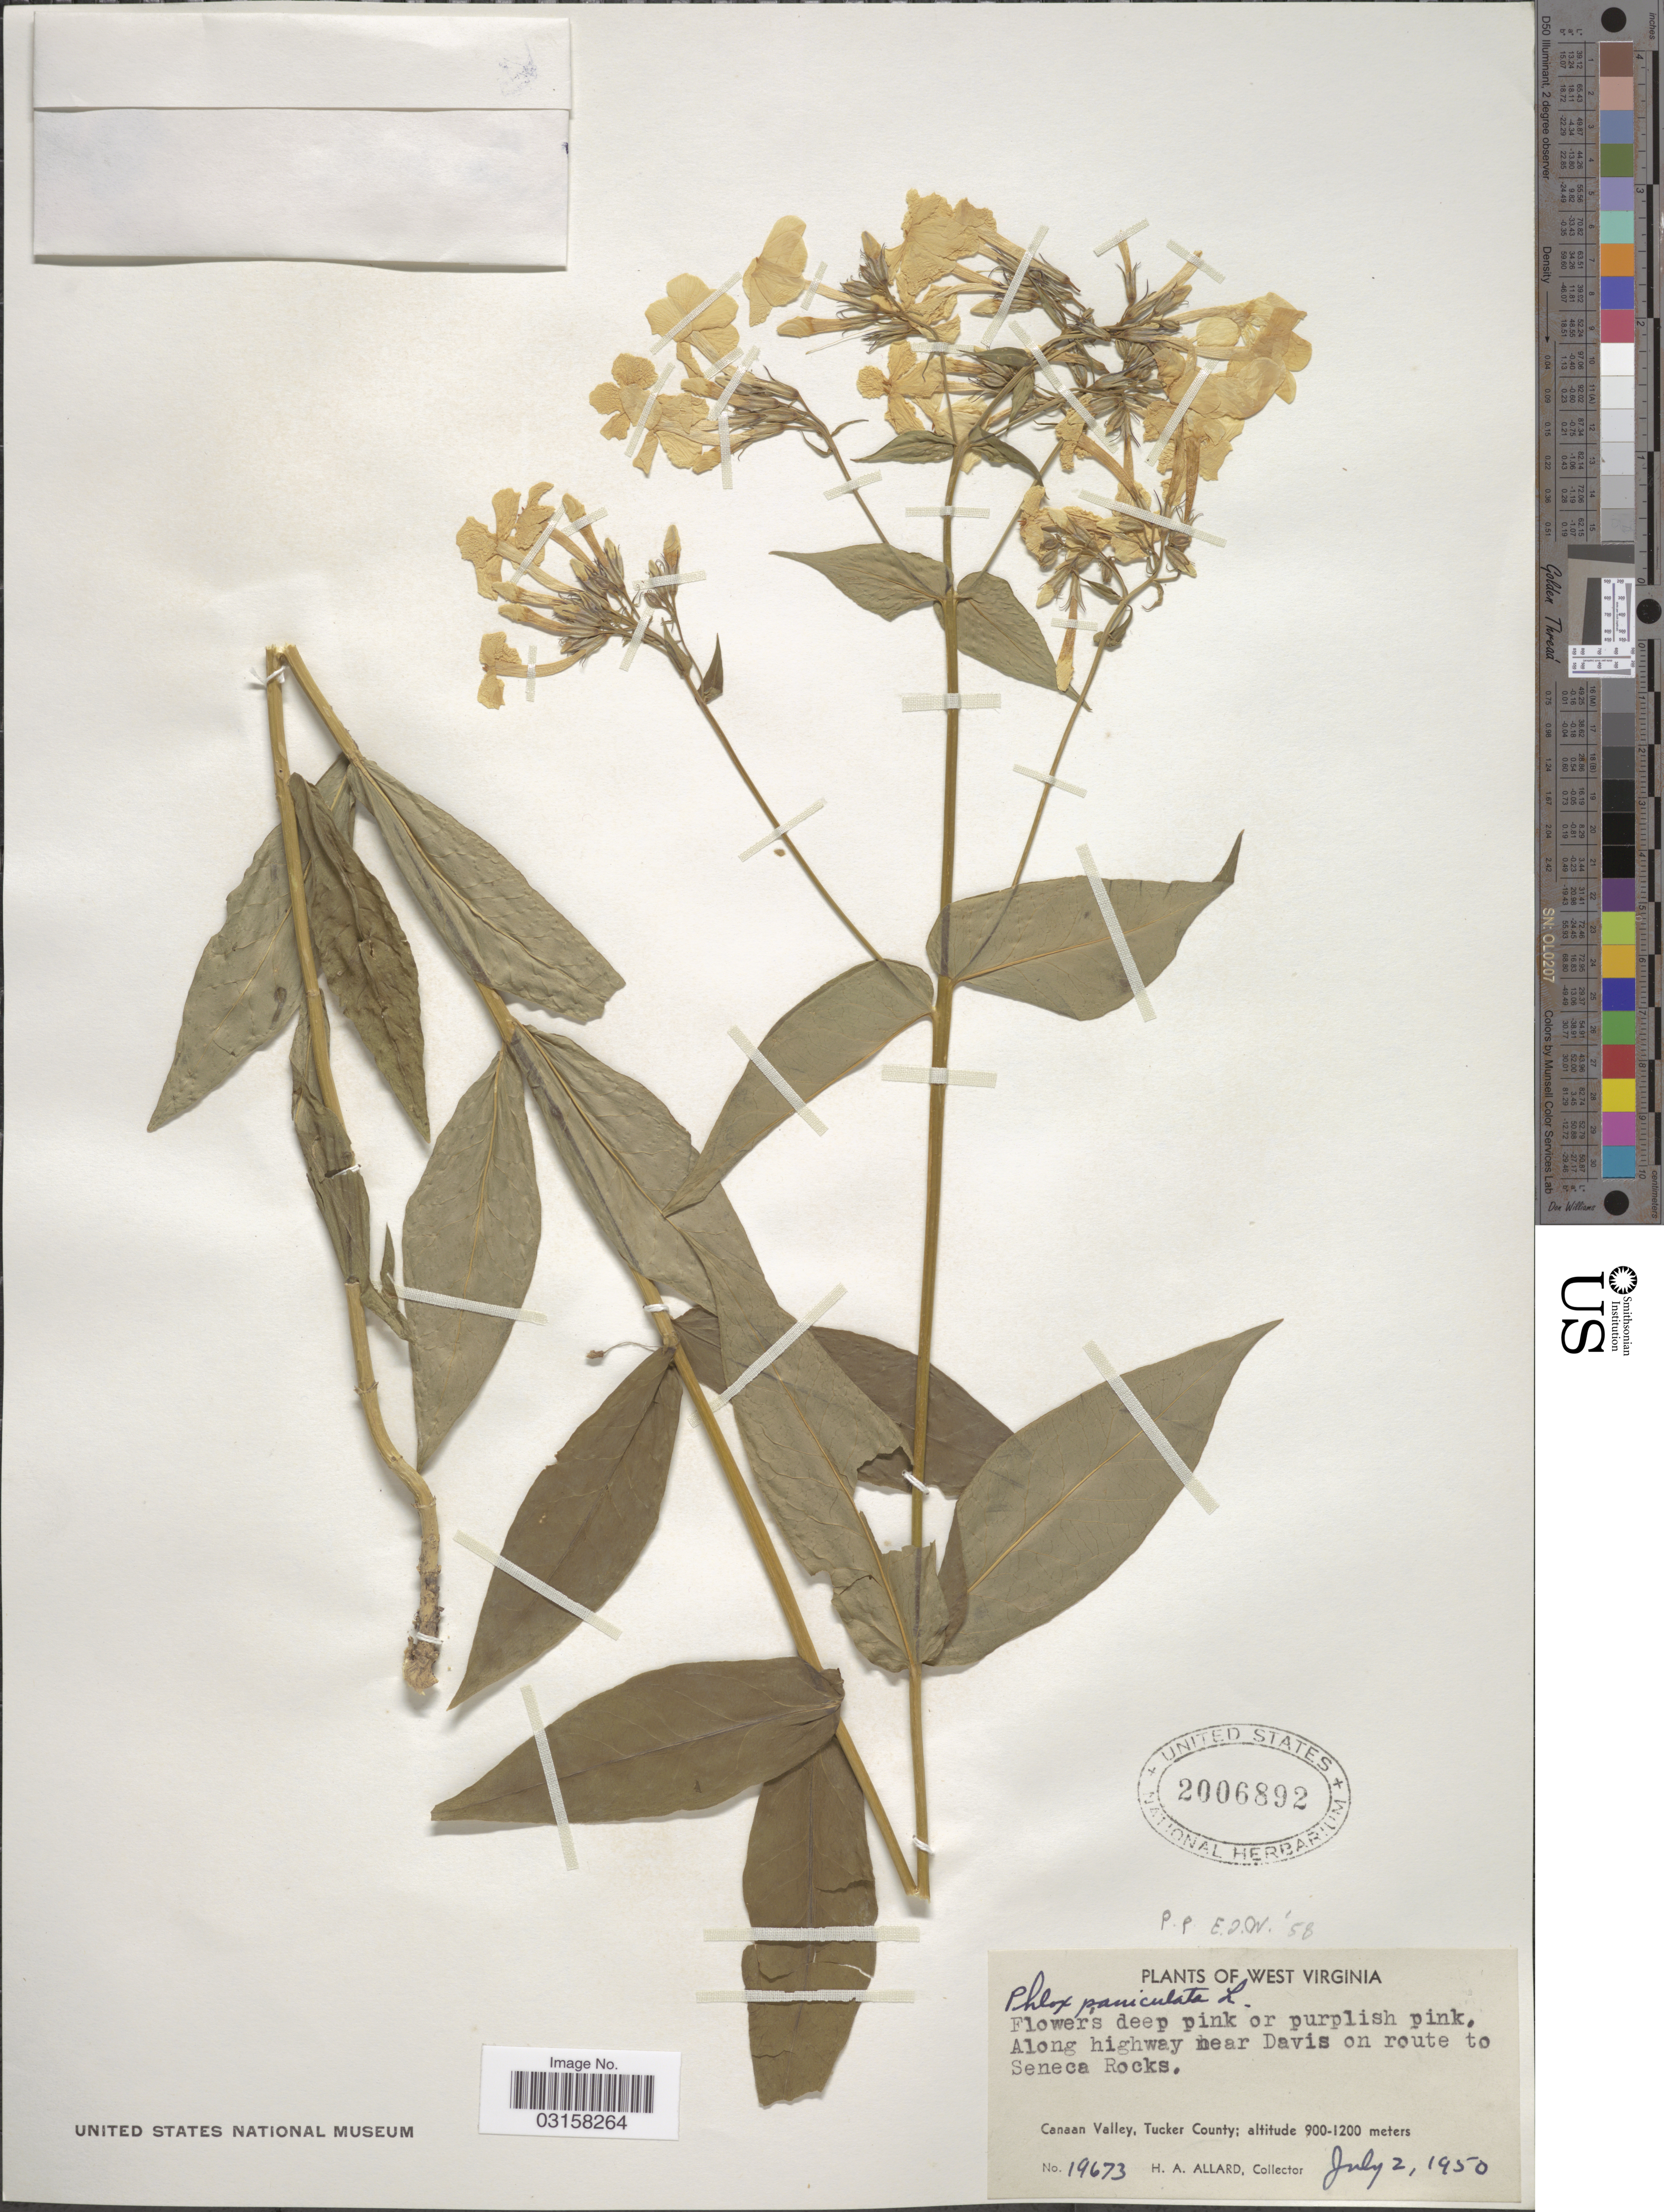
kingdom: Plantae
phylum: Tracheophyta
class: Magnoliopsida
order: Ericales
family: Polemoniaceae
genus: Phlox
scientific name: Phlox paniculata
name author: L.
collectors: H. A. Allard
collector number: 19673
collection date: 1950-07-02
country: United States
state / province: West Virginia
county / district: Tucker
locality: Along highway near Davis on route to Seneca Rocks. Canaan Valley, Tucker County.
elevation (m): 900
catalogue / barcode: US 2006892